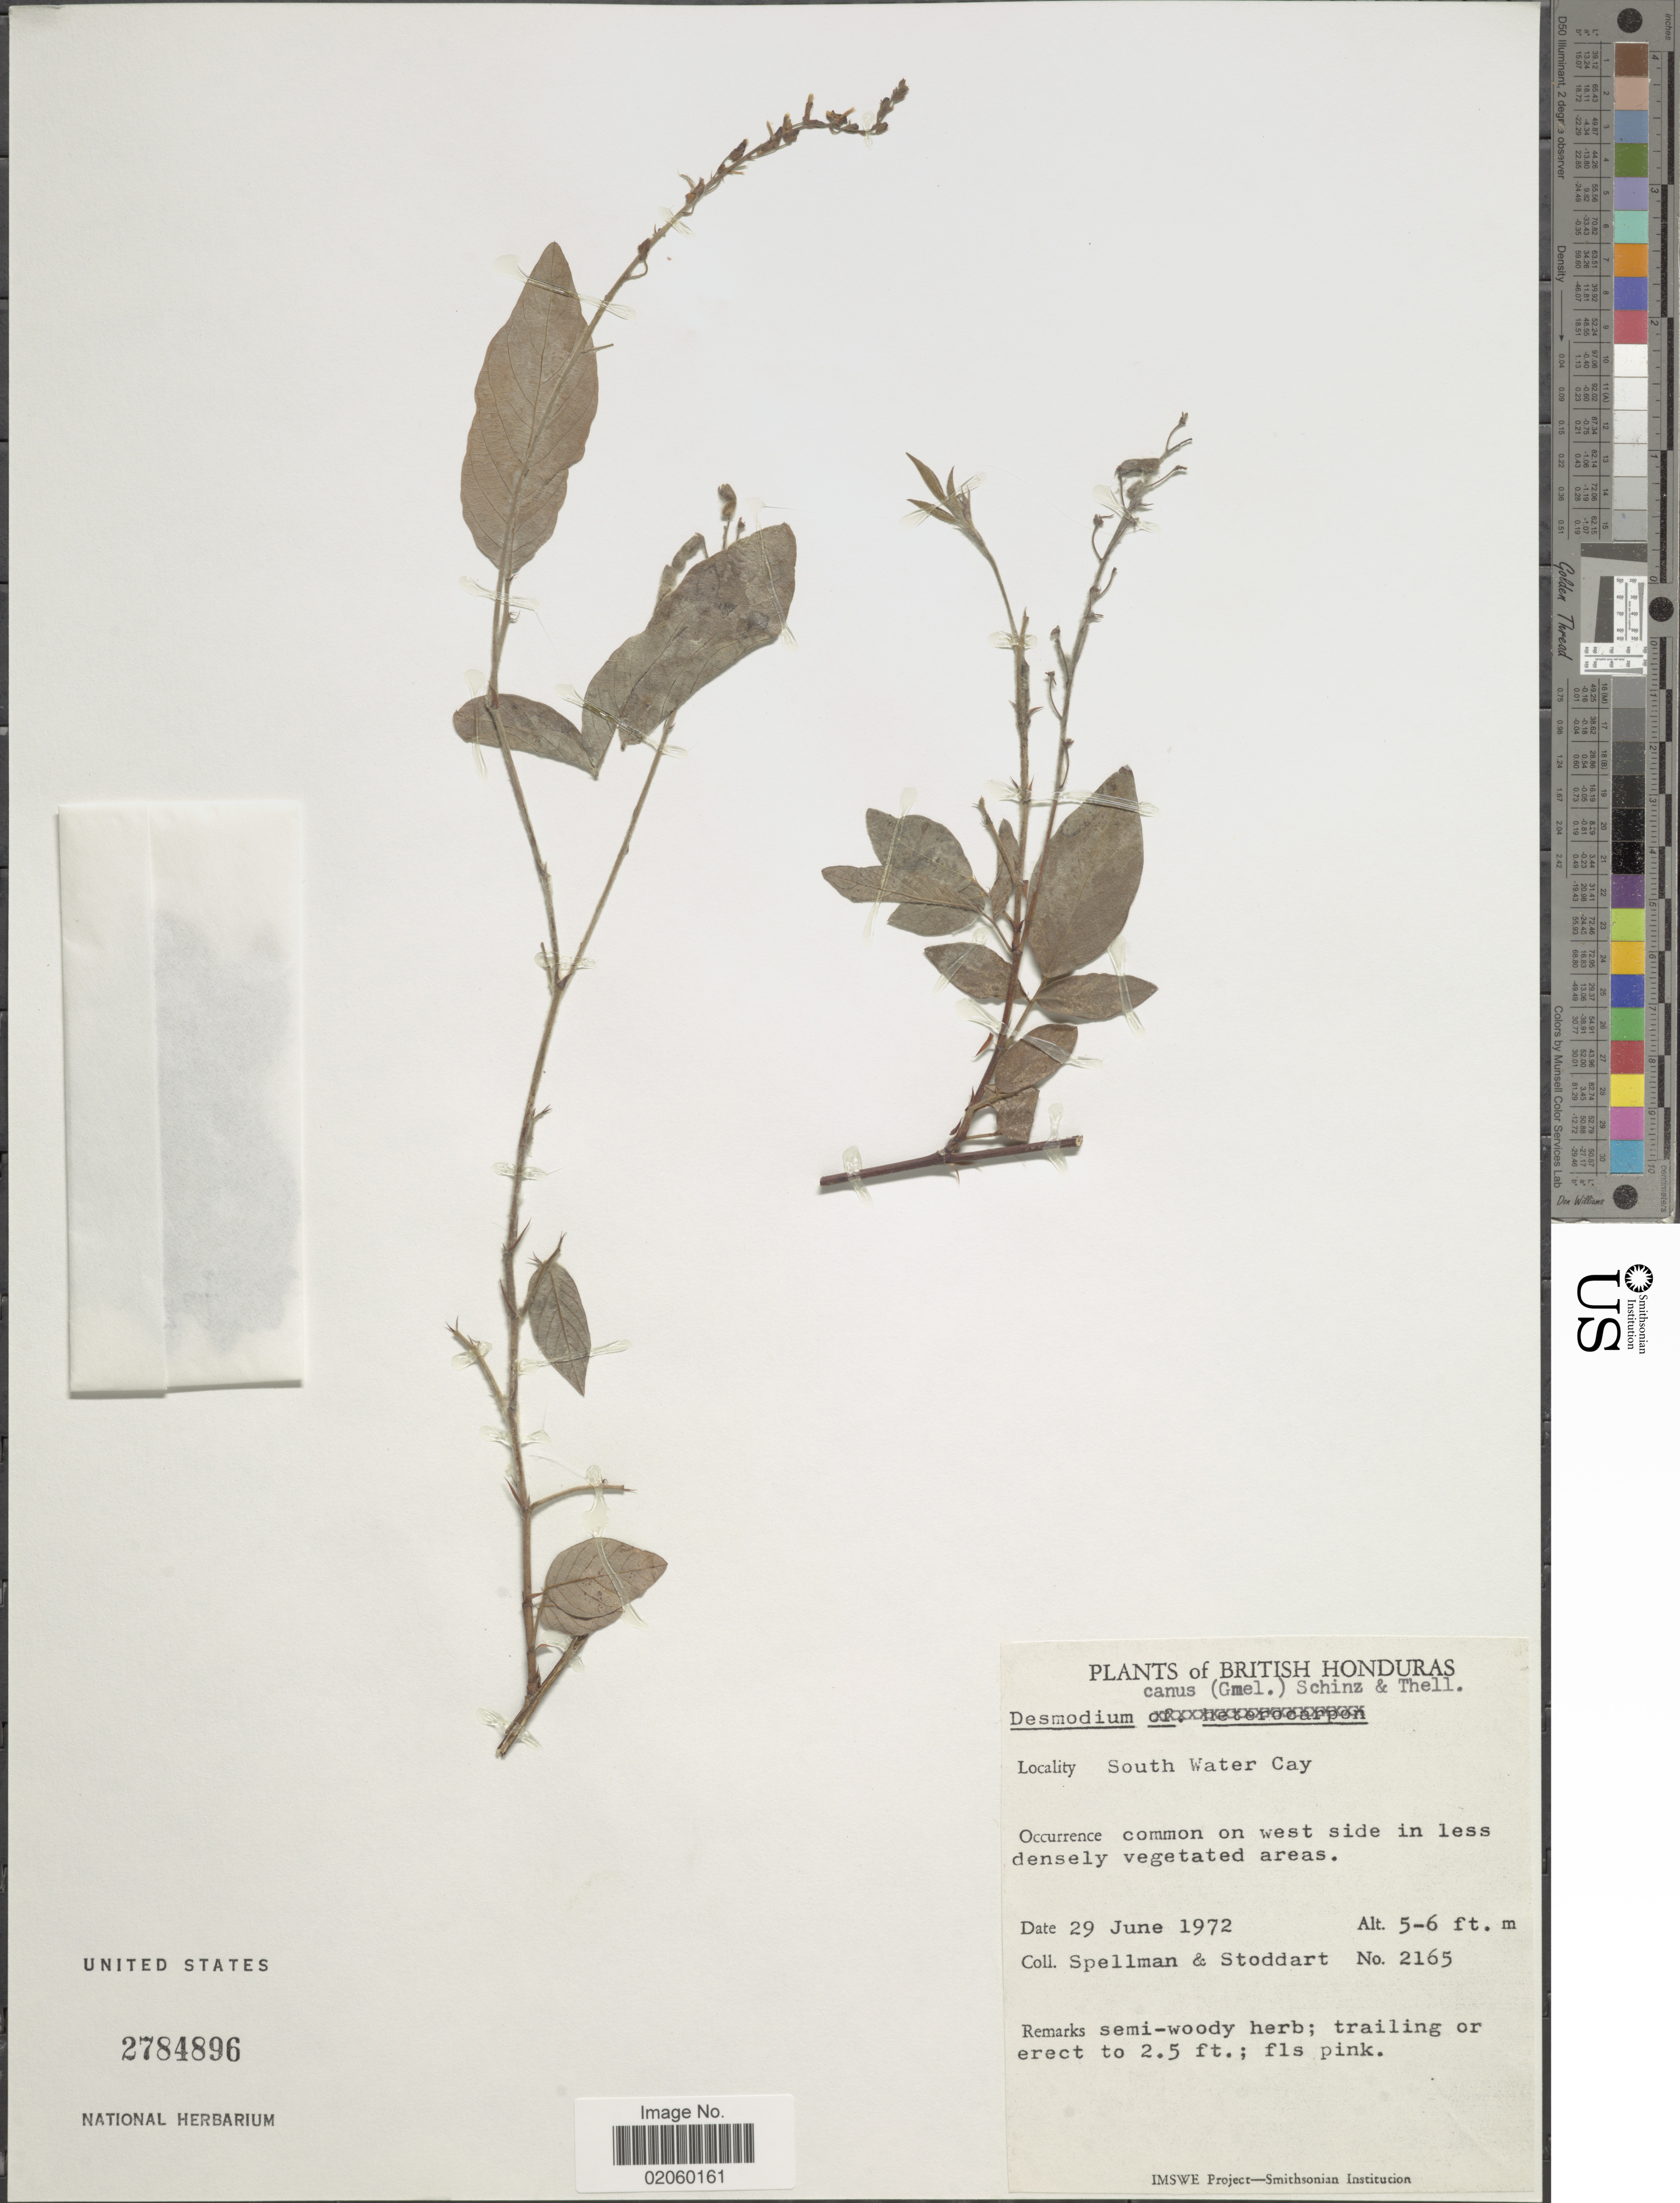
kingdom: Plantae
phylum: Tracheophyta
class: Magnoliopsida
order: Fabales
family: Fabaceae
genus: Desmodium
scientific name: Desmodium sp.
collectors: Spellman, -- & -. Stoddart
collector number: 2165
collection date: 1972-06-29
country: Belize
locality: South Water Cay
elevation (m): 2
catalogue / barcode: US 2784896